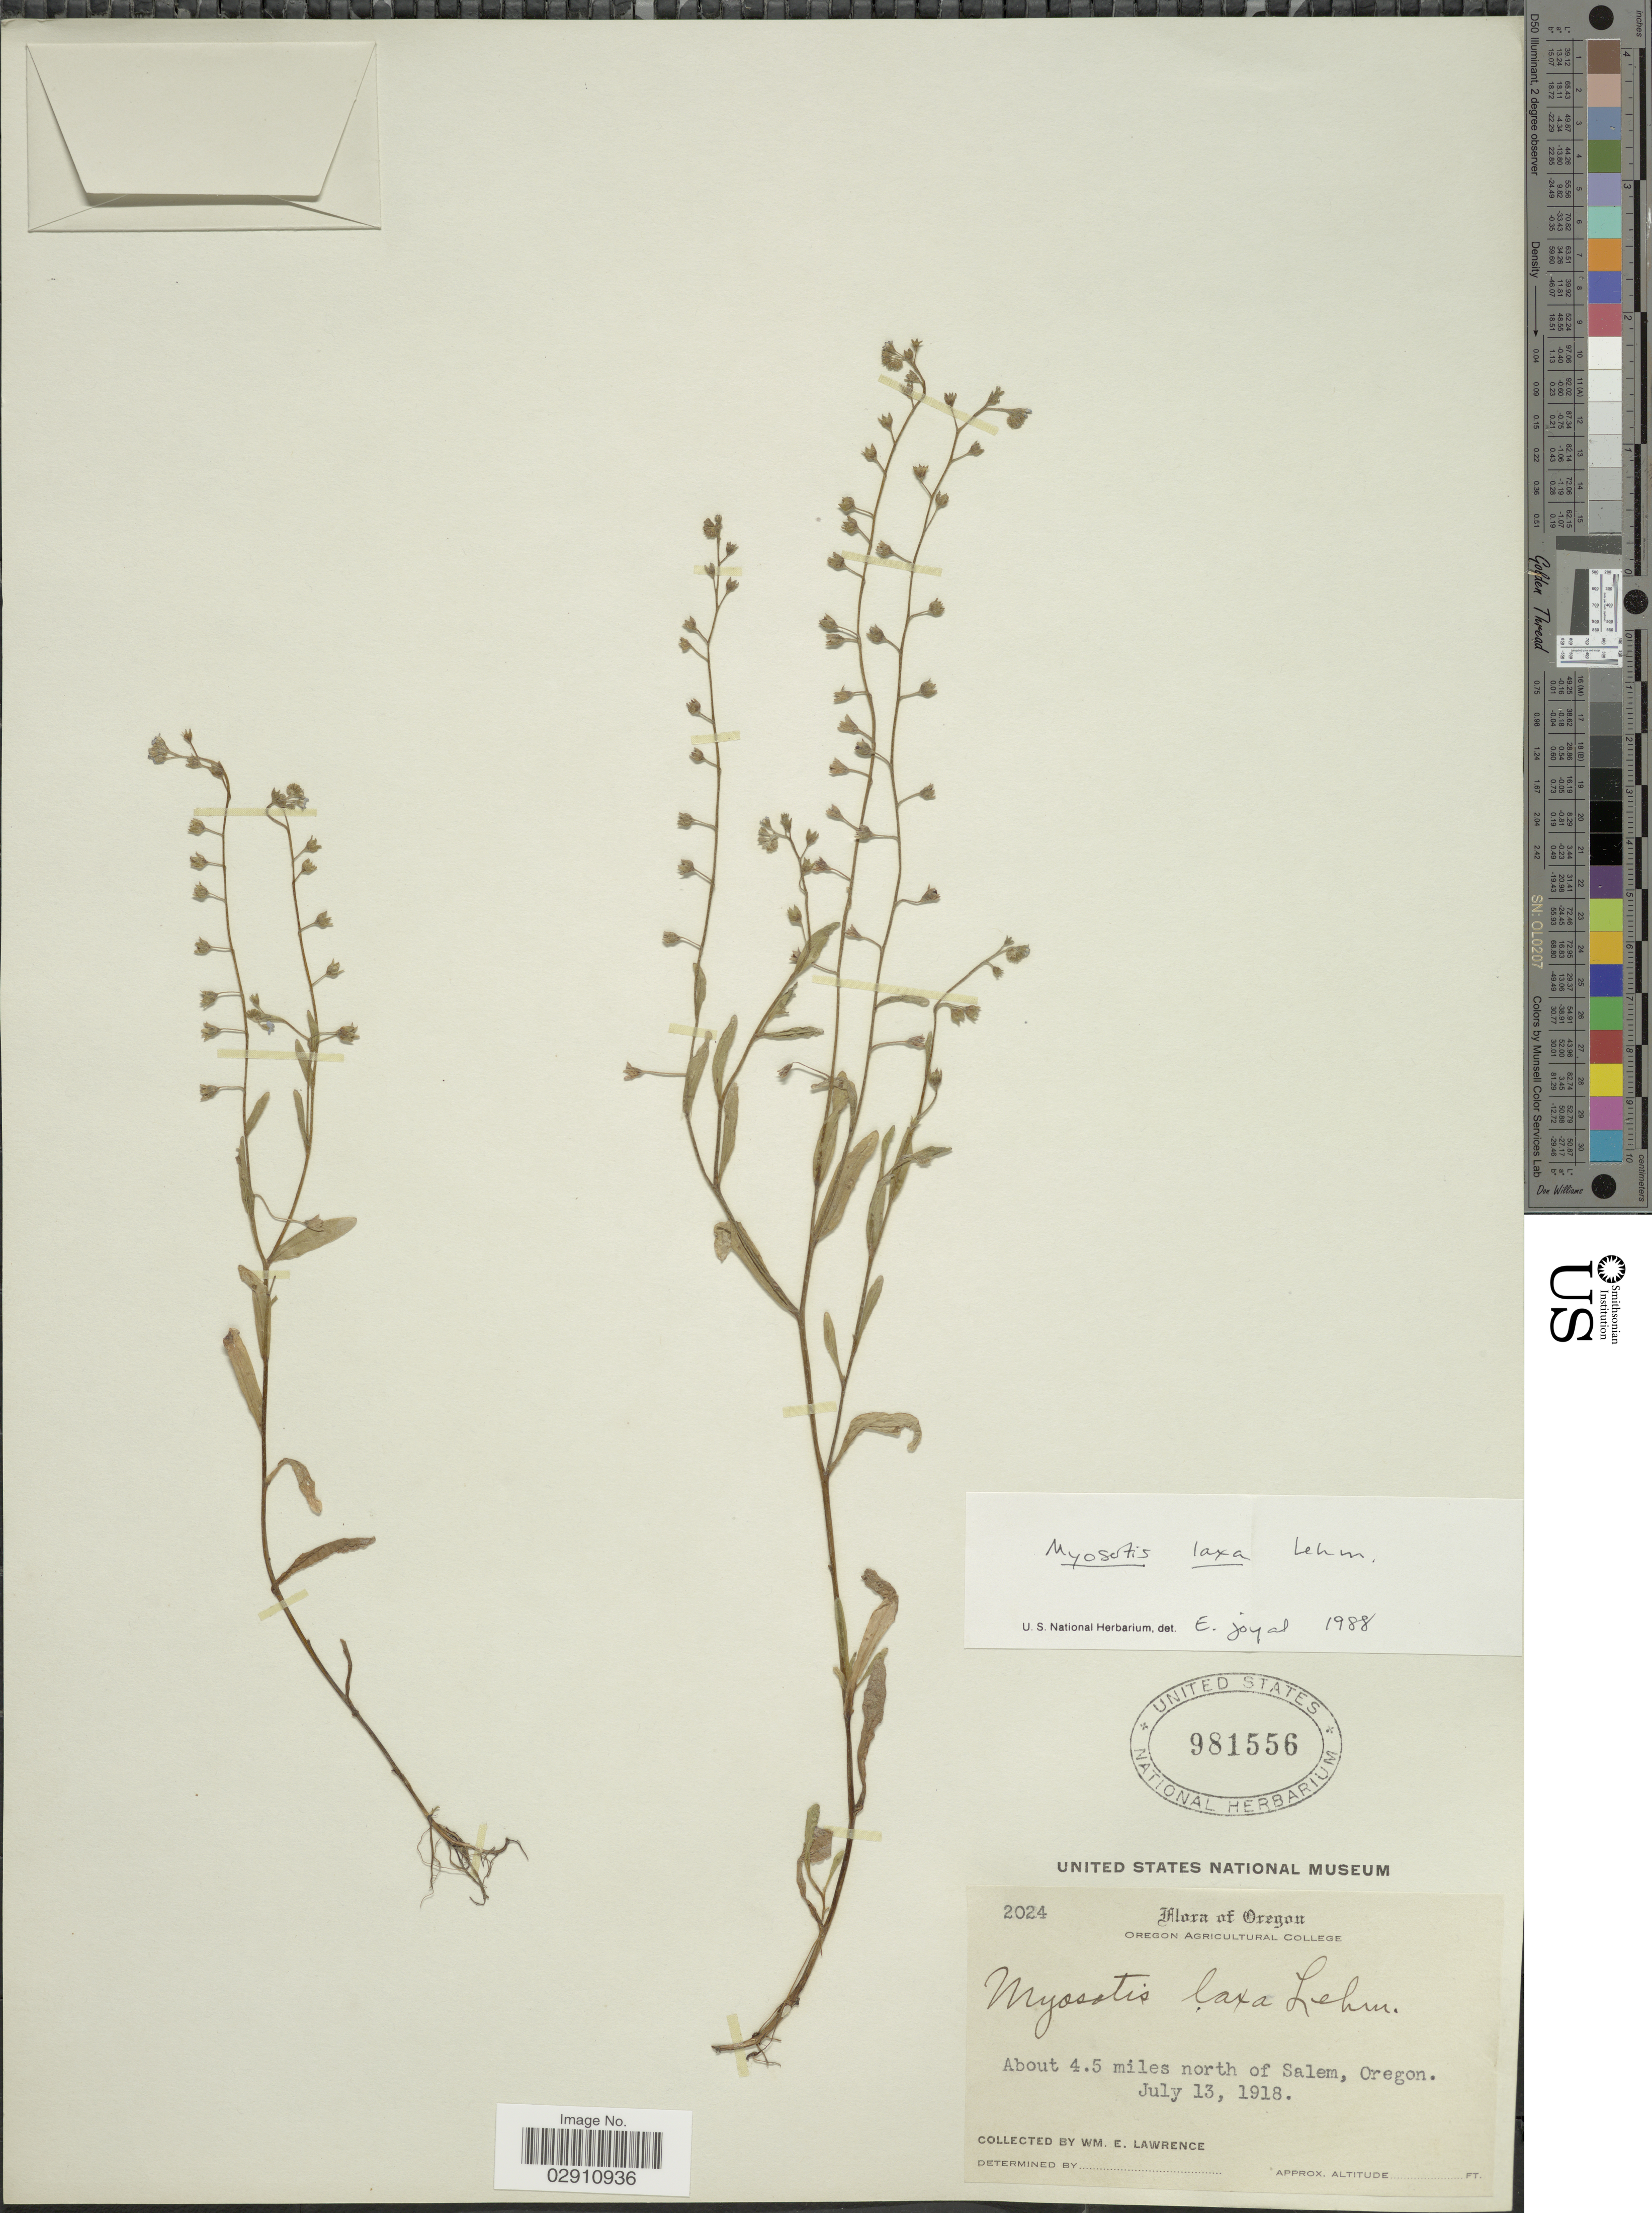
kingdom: Plantae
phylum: Tracheophyta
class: Magnoliopsida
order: Boraginales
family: Boraginaceae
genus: Myosotis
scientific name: Myosotis laxa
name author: F. Lehm.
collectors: W. Lawrence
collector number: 2024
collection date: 1918-07-13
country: United States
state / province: Oregon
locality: About 4.5 miles north of Salem.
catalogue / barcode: US 981556